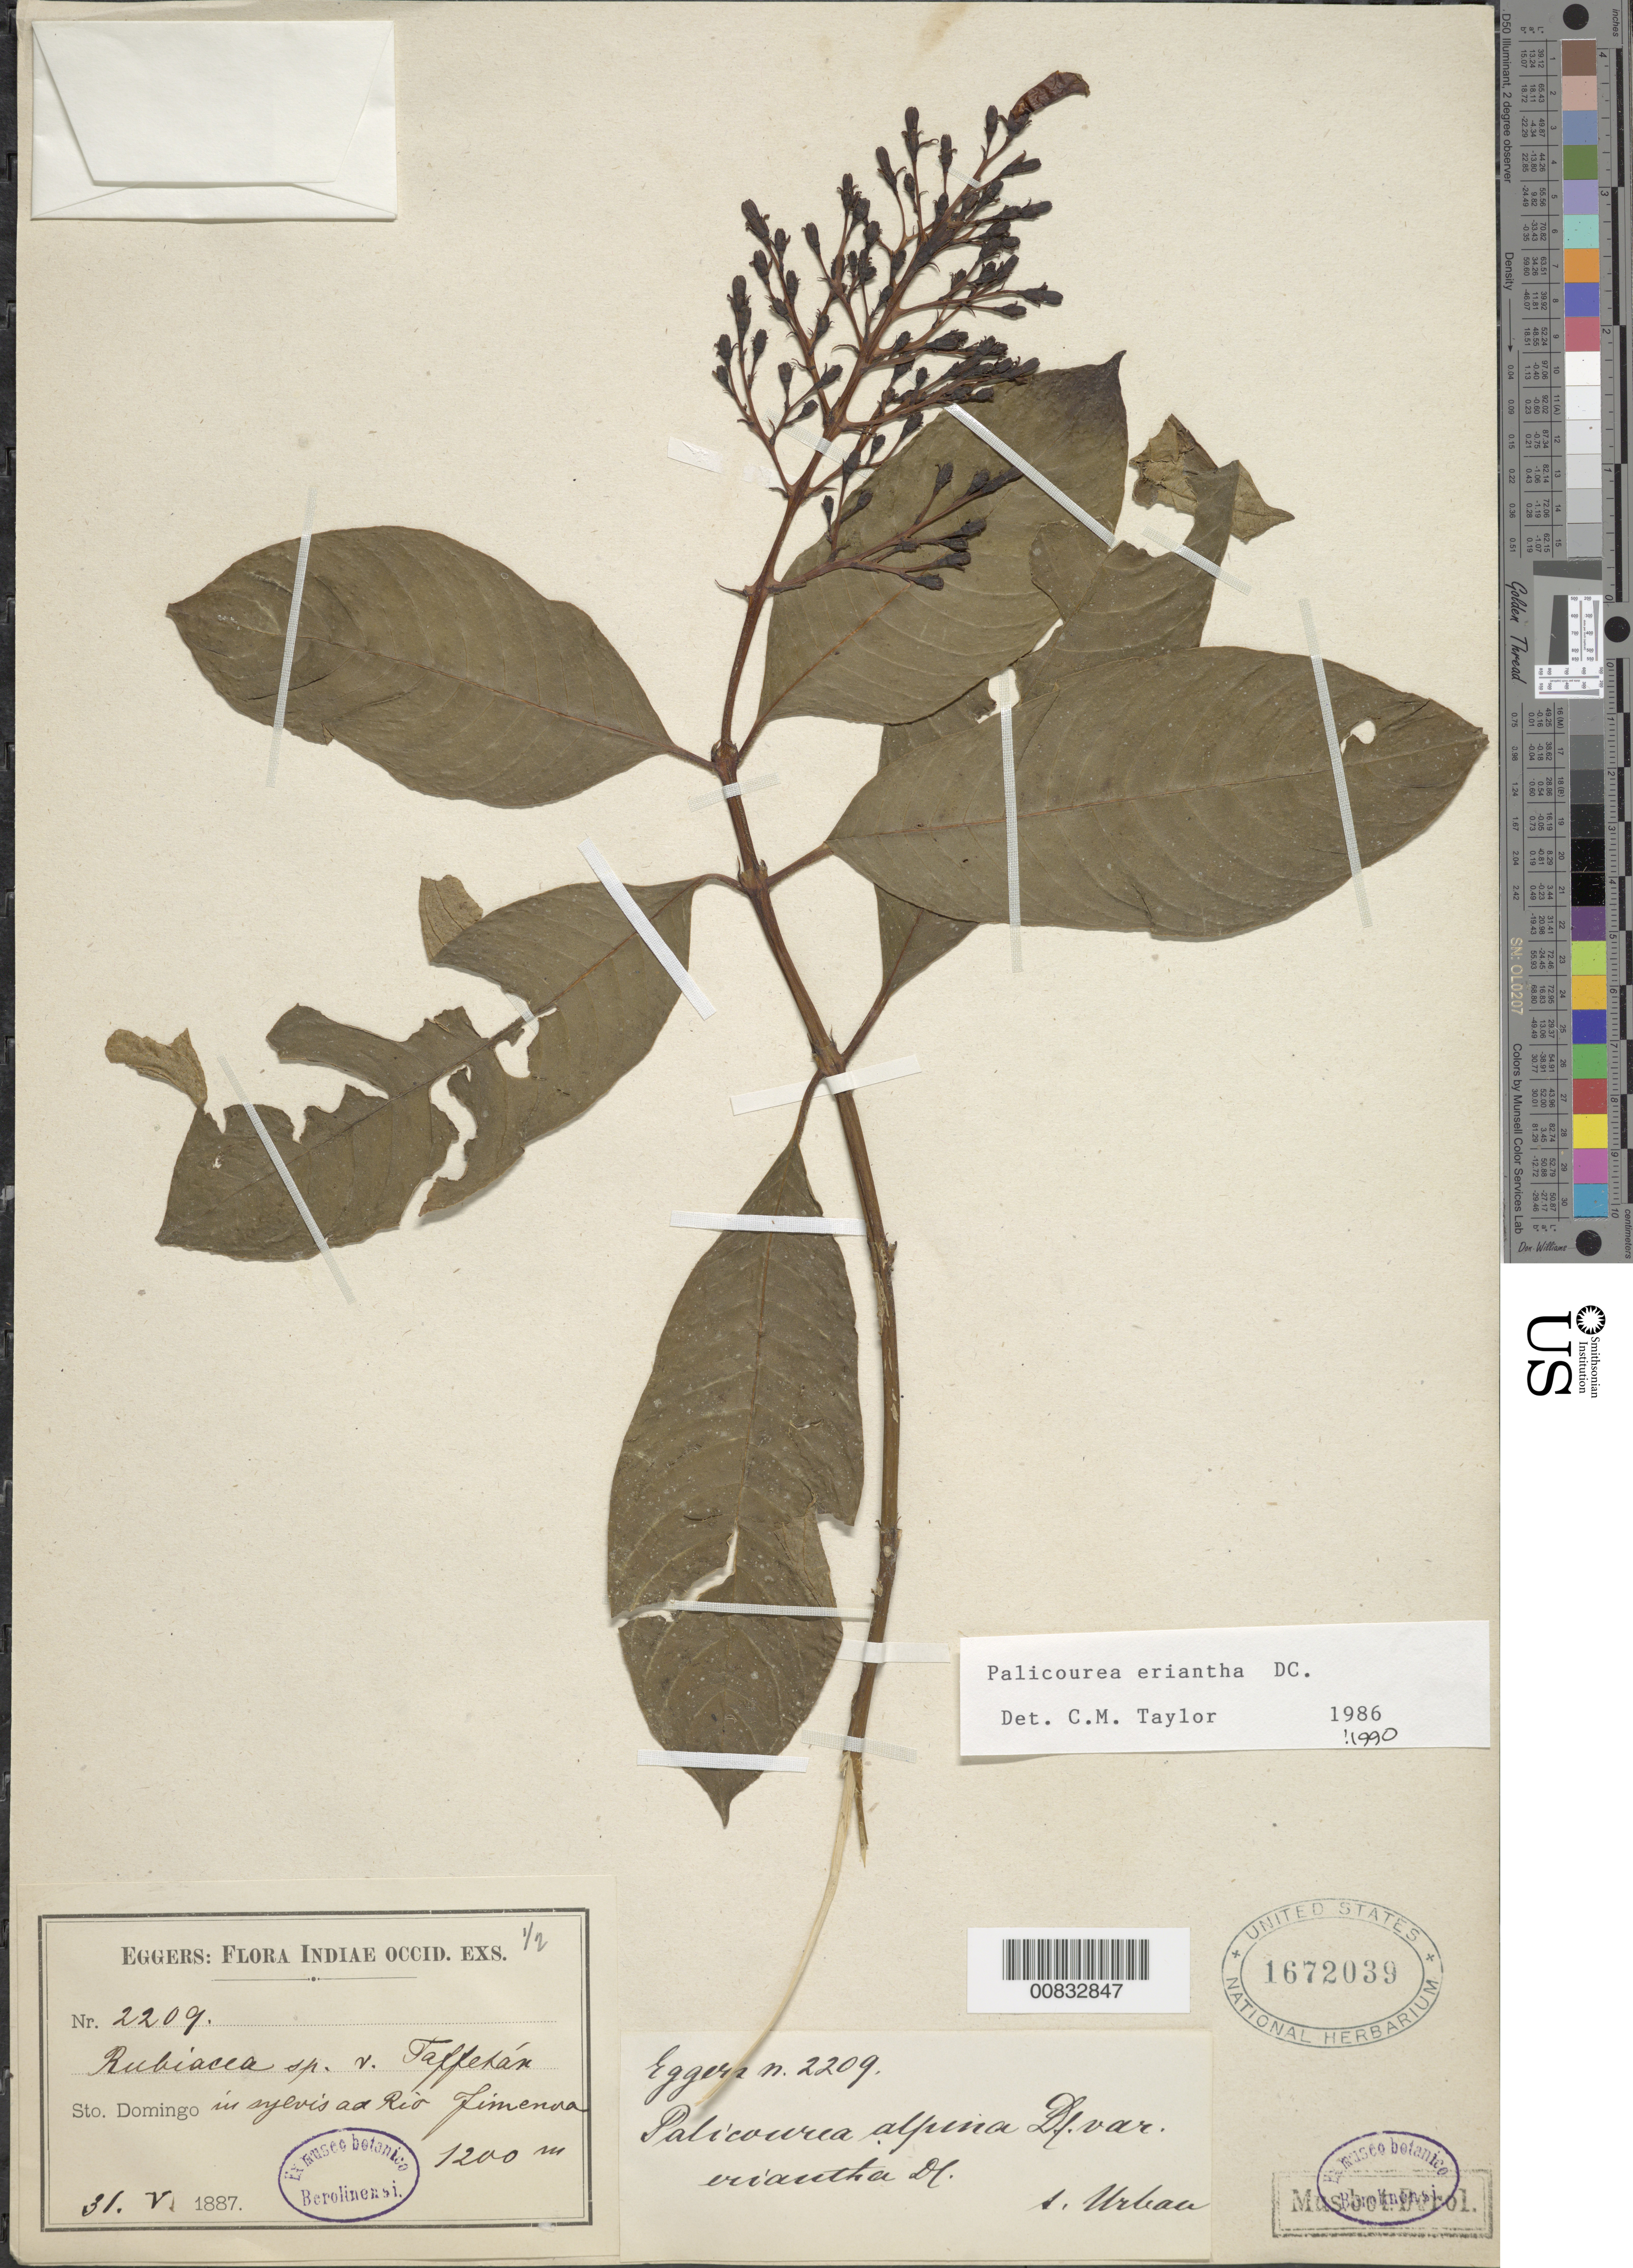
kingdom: Plantae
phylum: Tracheophyta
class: Magnoliopsida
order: Gentianales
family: Rubiaceae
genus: Palicourea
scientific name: Palicourea eriantha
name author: DC.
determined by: Taylor, Charlotte M.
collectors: H. F. A. von Eggers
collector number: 2209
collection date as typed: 31 May 1887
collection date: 1887-05-31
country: Dominican Republic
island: Hispaniola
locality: Rio Jimenna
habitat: In sylvis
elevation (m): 1200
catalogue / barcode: US 1672039